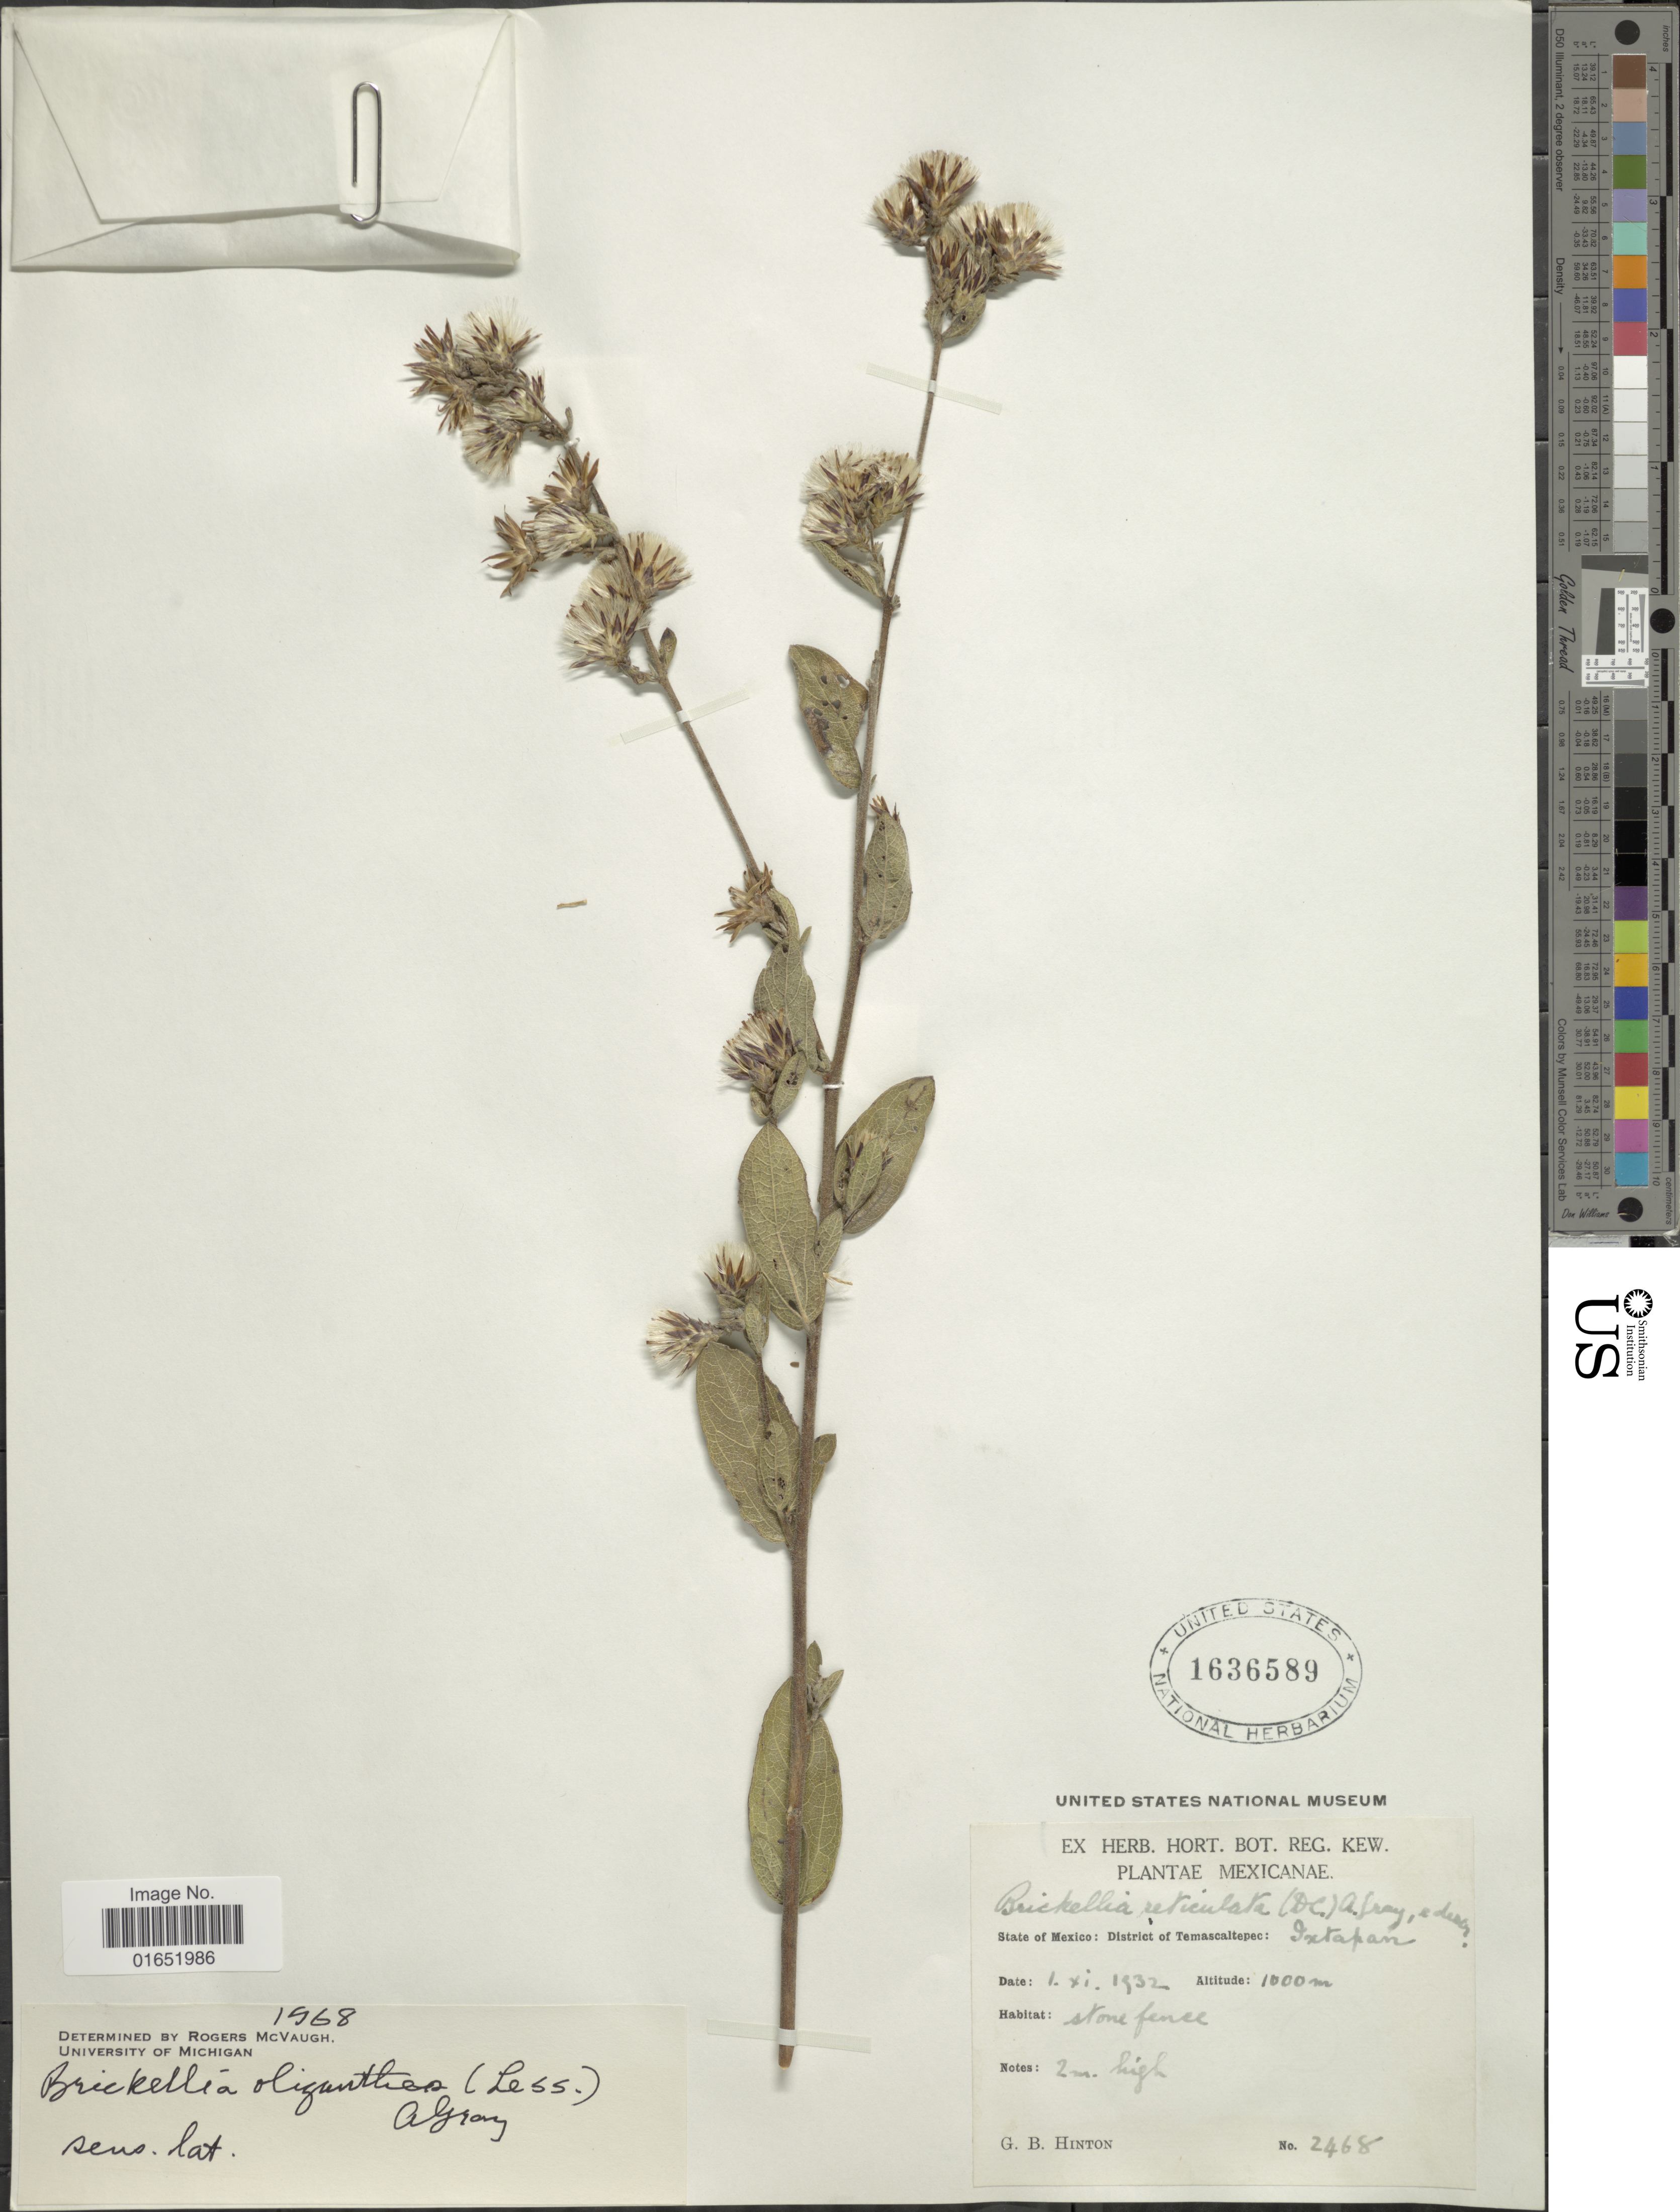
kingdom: Plantae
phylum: Tracheophyta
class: Magnoliopsida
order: Asterales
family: Asteraceae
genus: Brickellia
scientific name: Brickellia oliganthes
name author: (Less.) A. Gray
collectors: G. B. Hinton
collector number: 2468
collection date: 1932-11-01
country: Mexico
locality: District of Temascaltepec: Ixtapan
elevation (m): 1000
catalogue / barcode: US 1636589